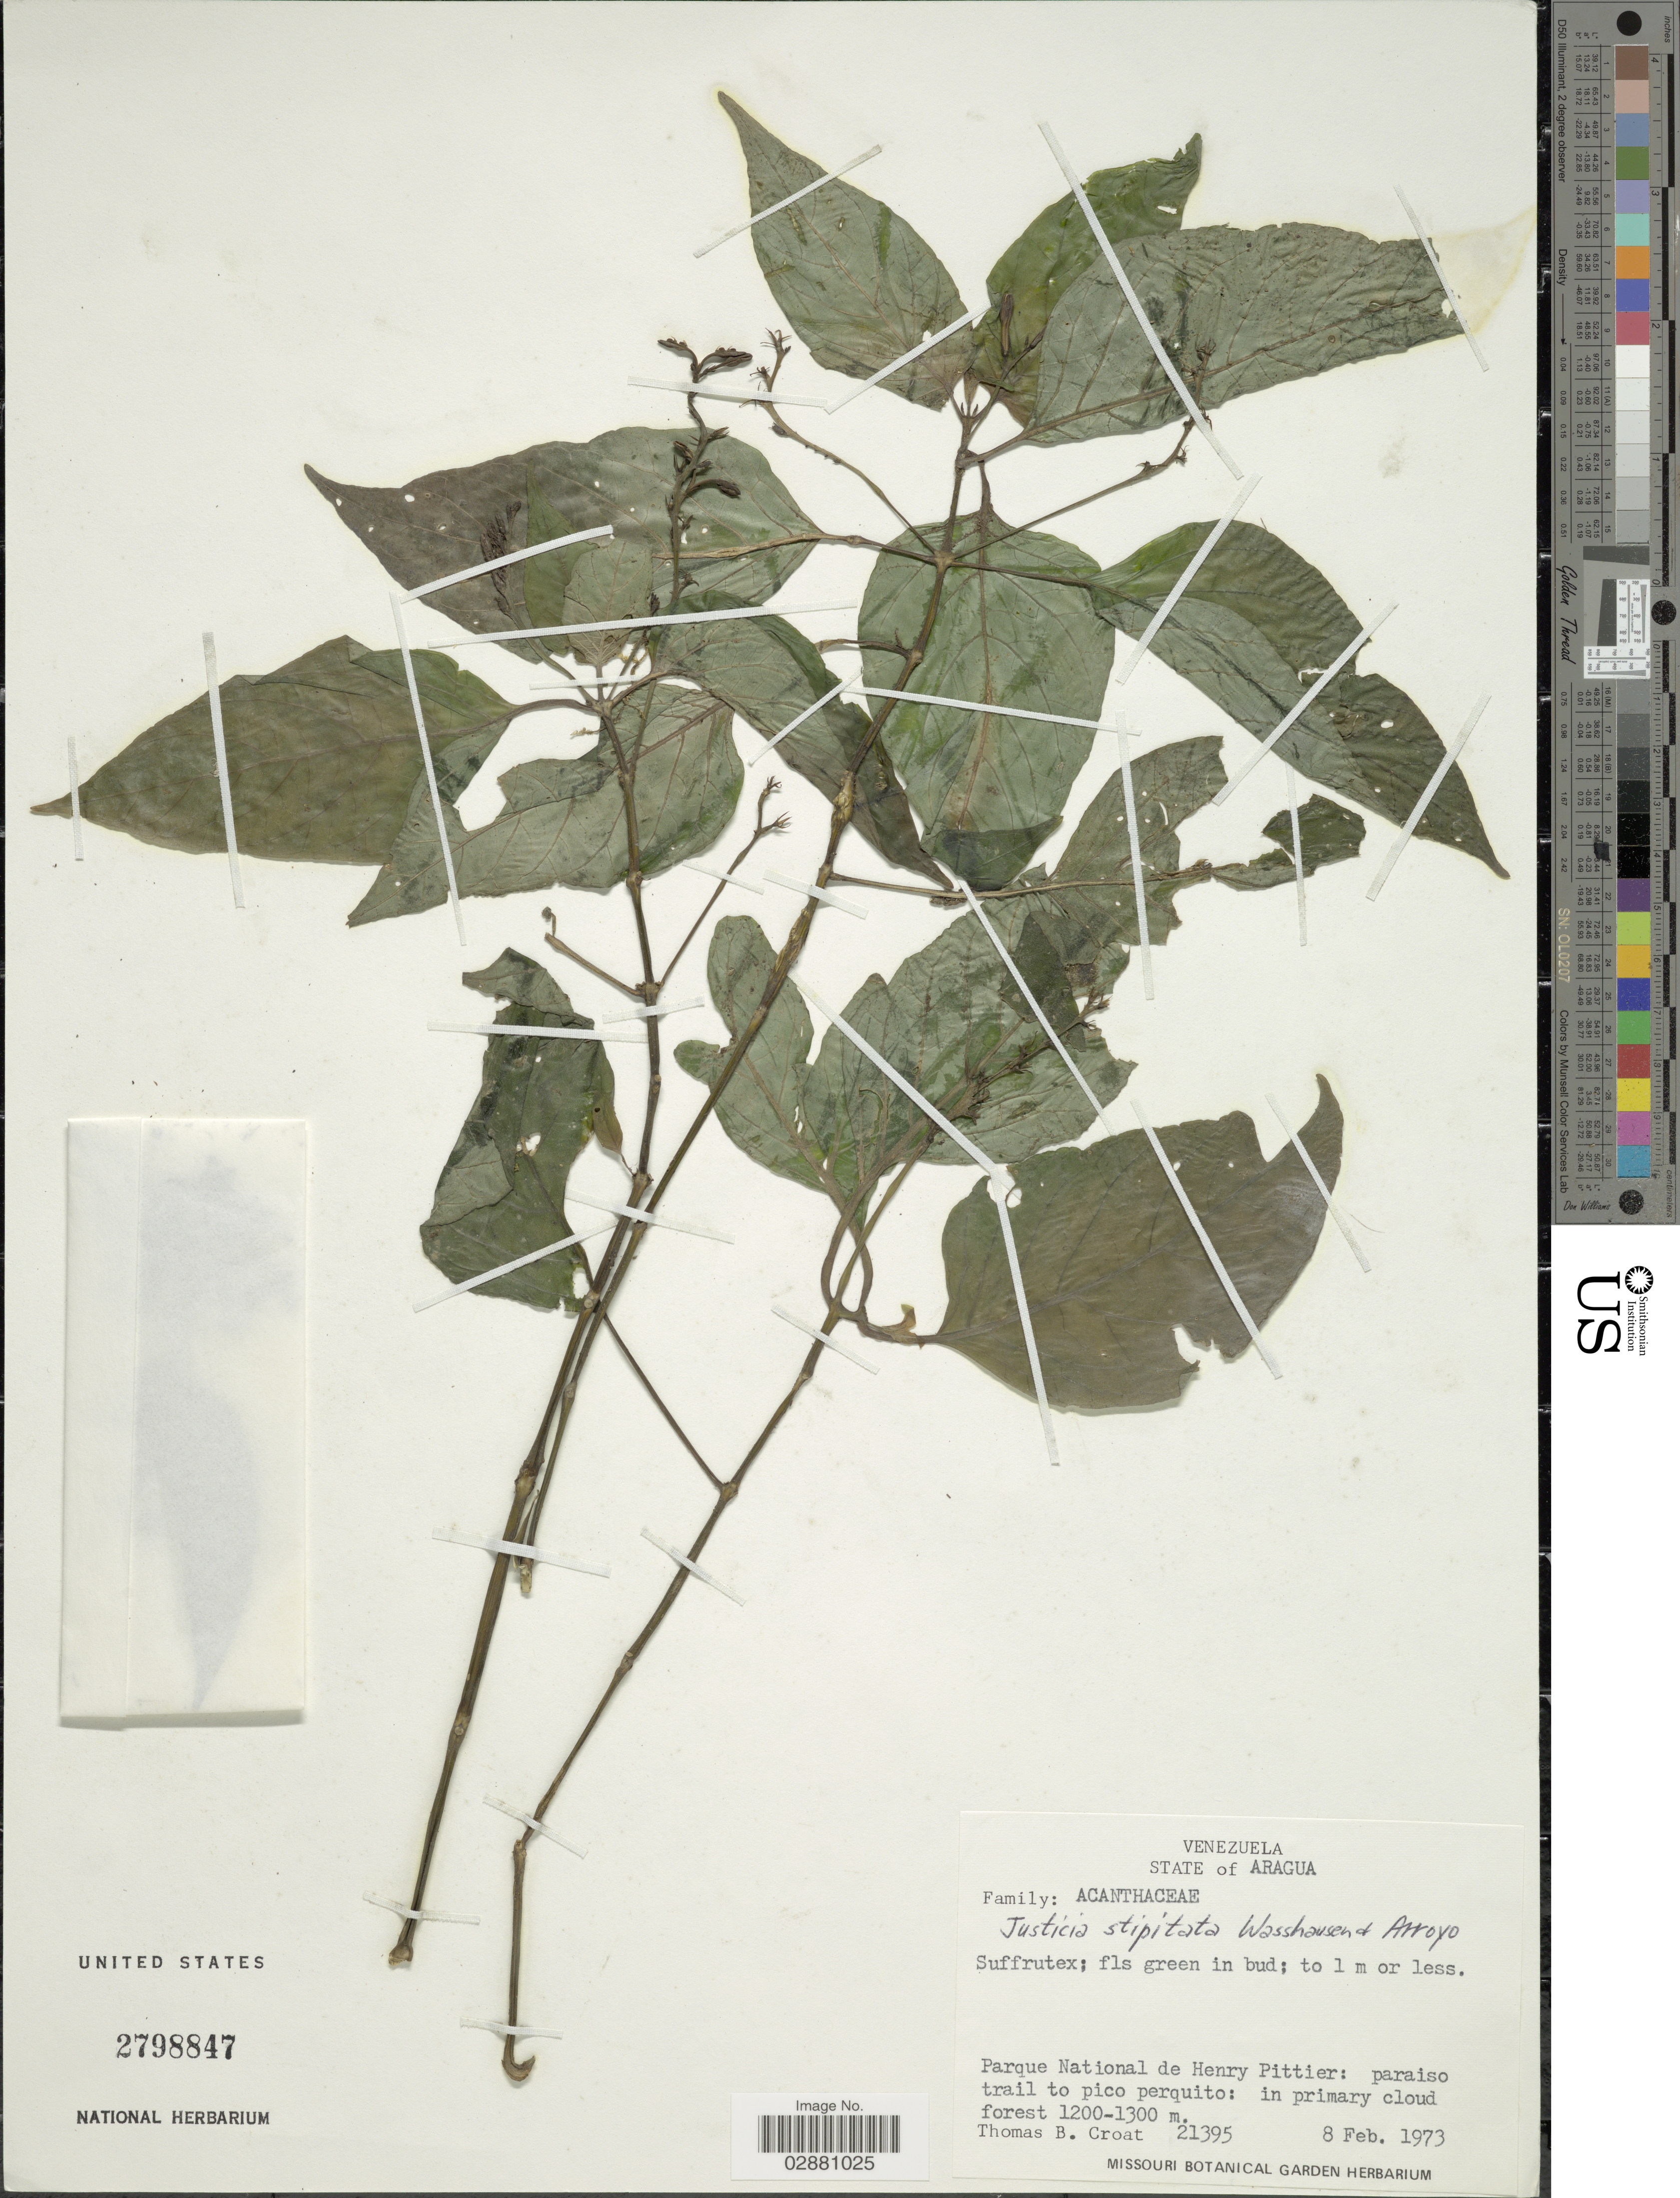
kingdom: Plantae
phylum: Tracheophyta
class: Magnoliopsida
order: Lamiales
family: Acanthaceae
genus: Justicia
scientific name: Justicia stipitata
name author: Wassh. & Arroyo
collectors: T. B. Croat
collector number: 21395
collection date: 1973-02-08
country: Venezuela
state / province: Aragua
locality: State of Aragua. Parque National de Henry Pittier: paraiso trail to pico perquito.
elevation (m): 1200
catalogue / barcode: US 2798847